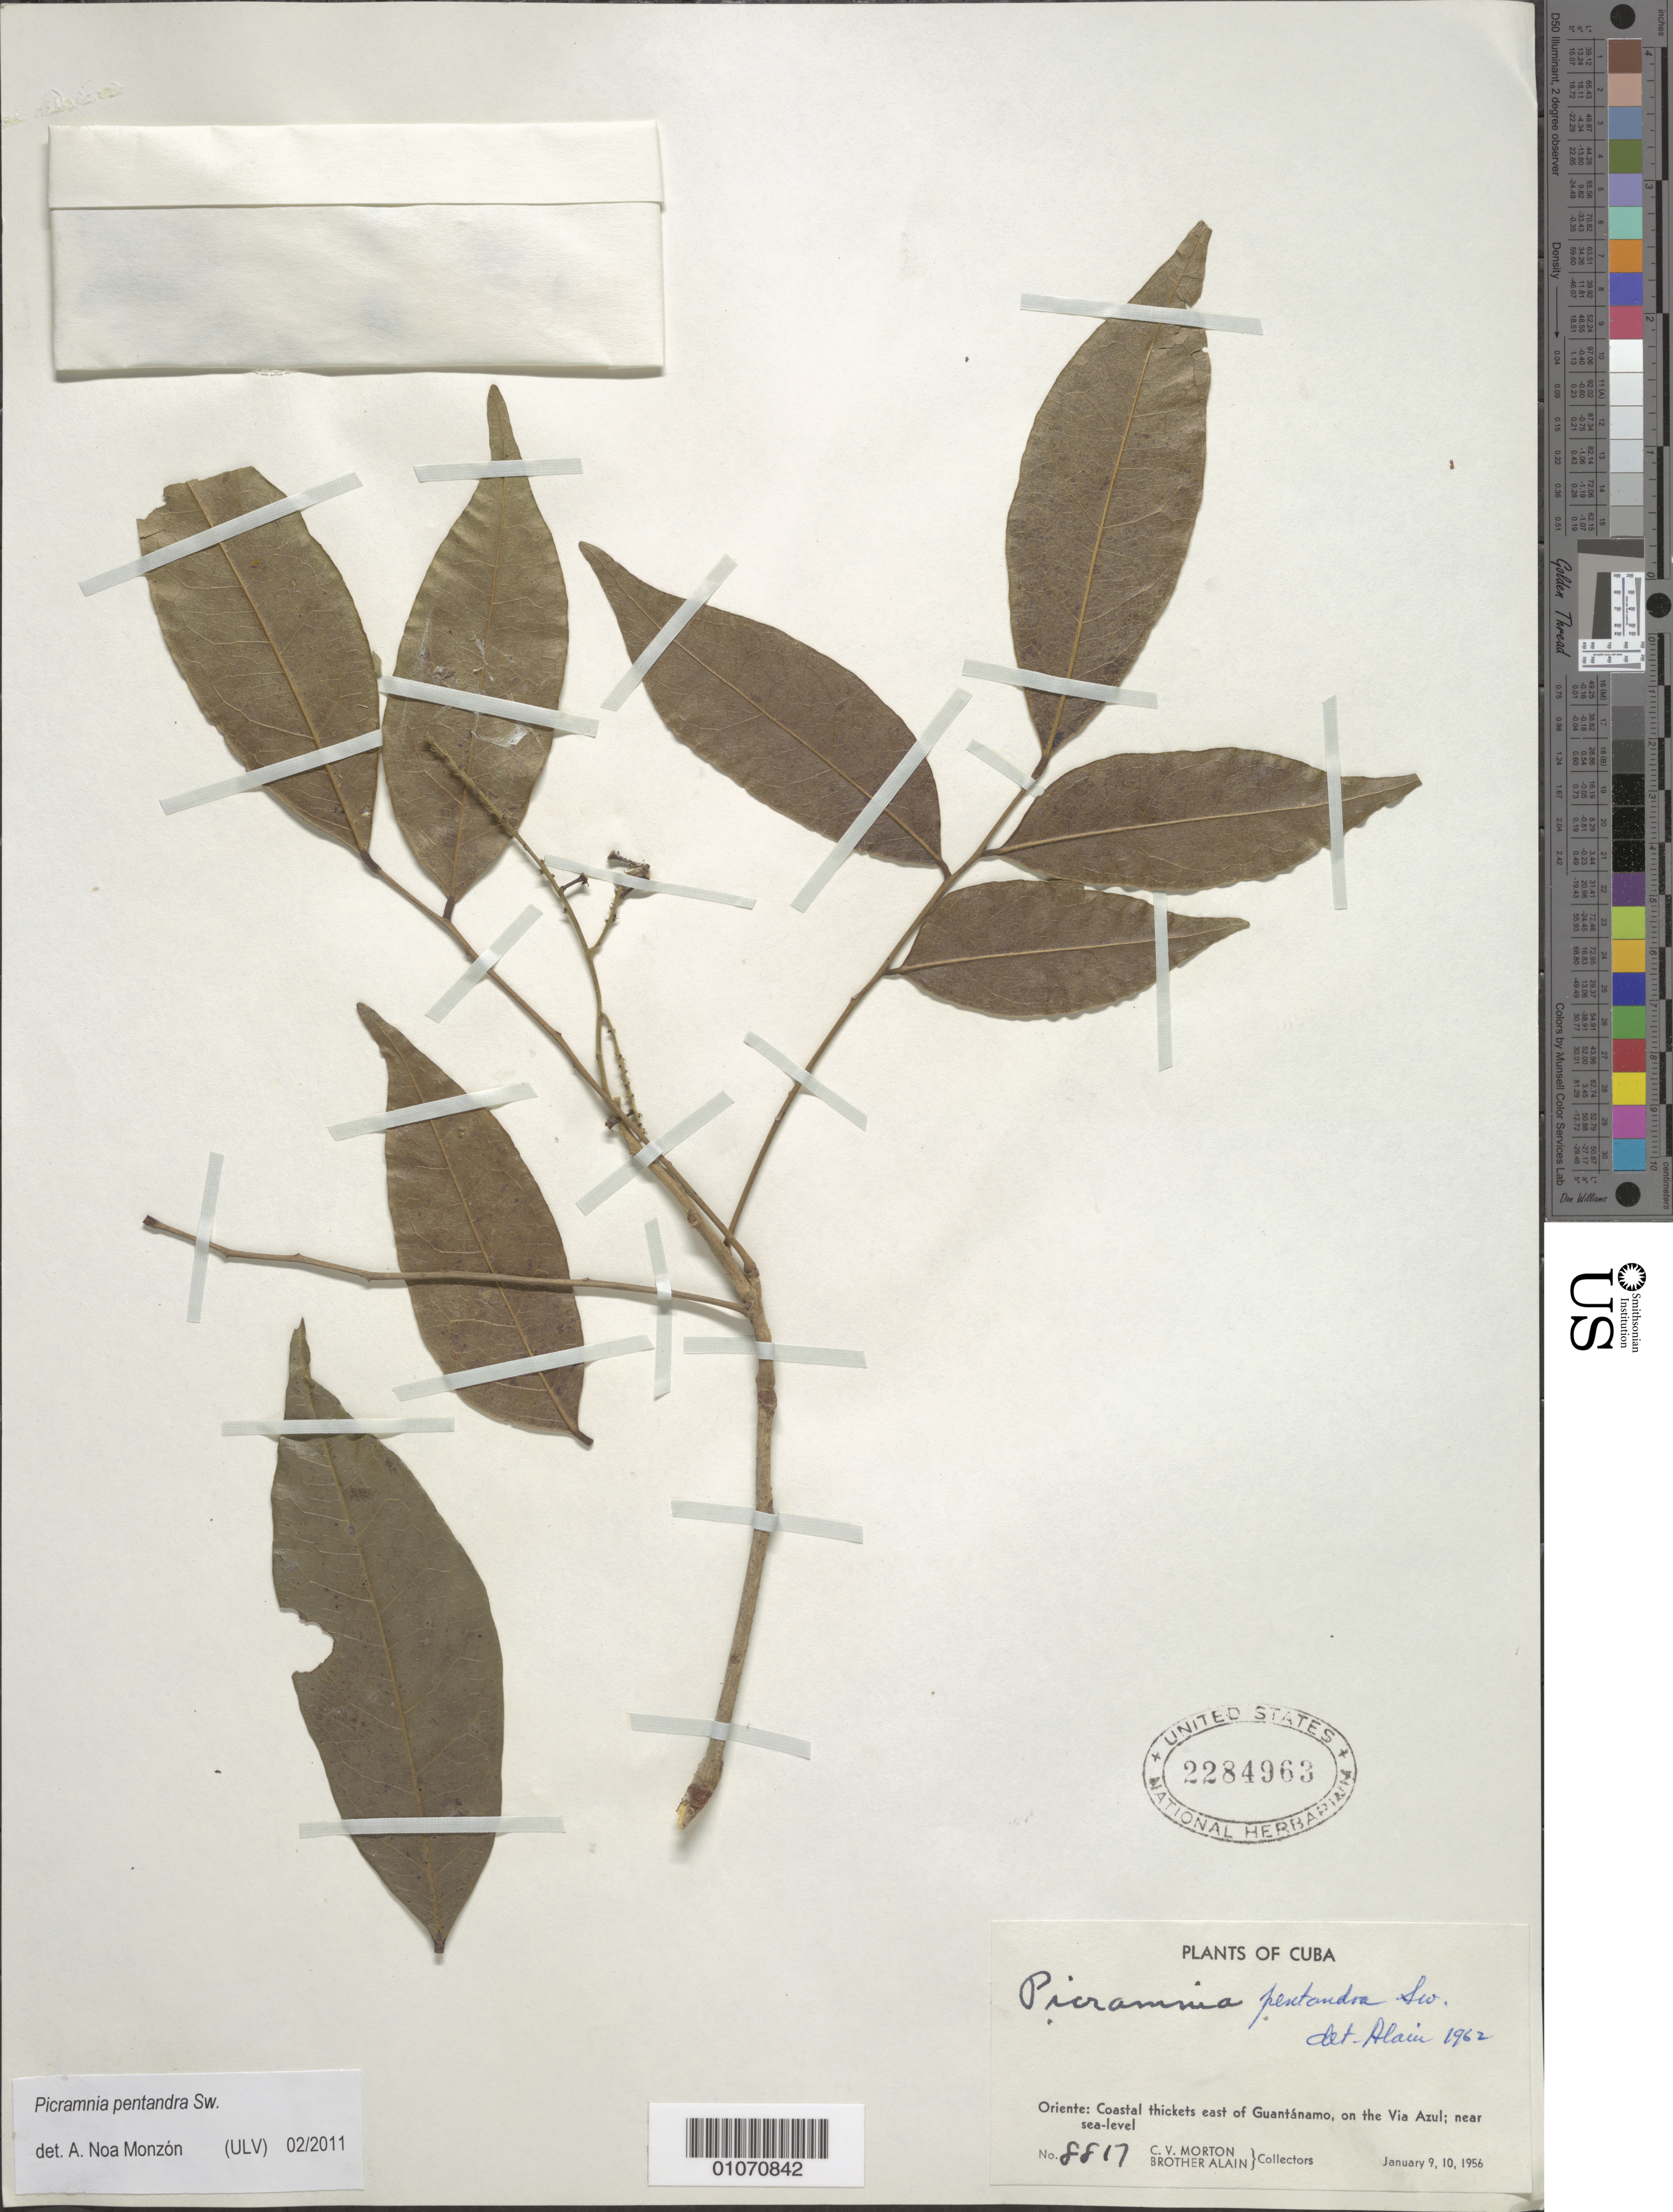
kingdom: Plantae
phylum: Tracheophyta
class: Magnoliopsida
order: Picramniales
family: Picramniaceae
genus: Picramnia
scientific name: Picramnia pentandra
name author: Sw.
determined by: Noa Monzón, A.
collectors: C. V. Morton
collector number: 8817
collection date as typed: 09 Jan 1956 and 10 Jan 1956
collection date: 1956-01-09,1956-01-10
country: Cuba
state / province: Guantanamo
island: Cuba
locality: East of Guantánamo, on the Via Azul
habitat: Coastal thickets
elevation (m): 0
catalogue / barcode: US 2284963